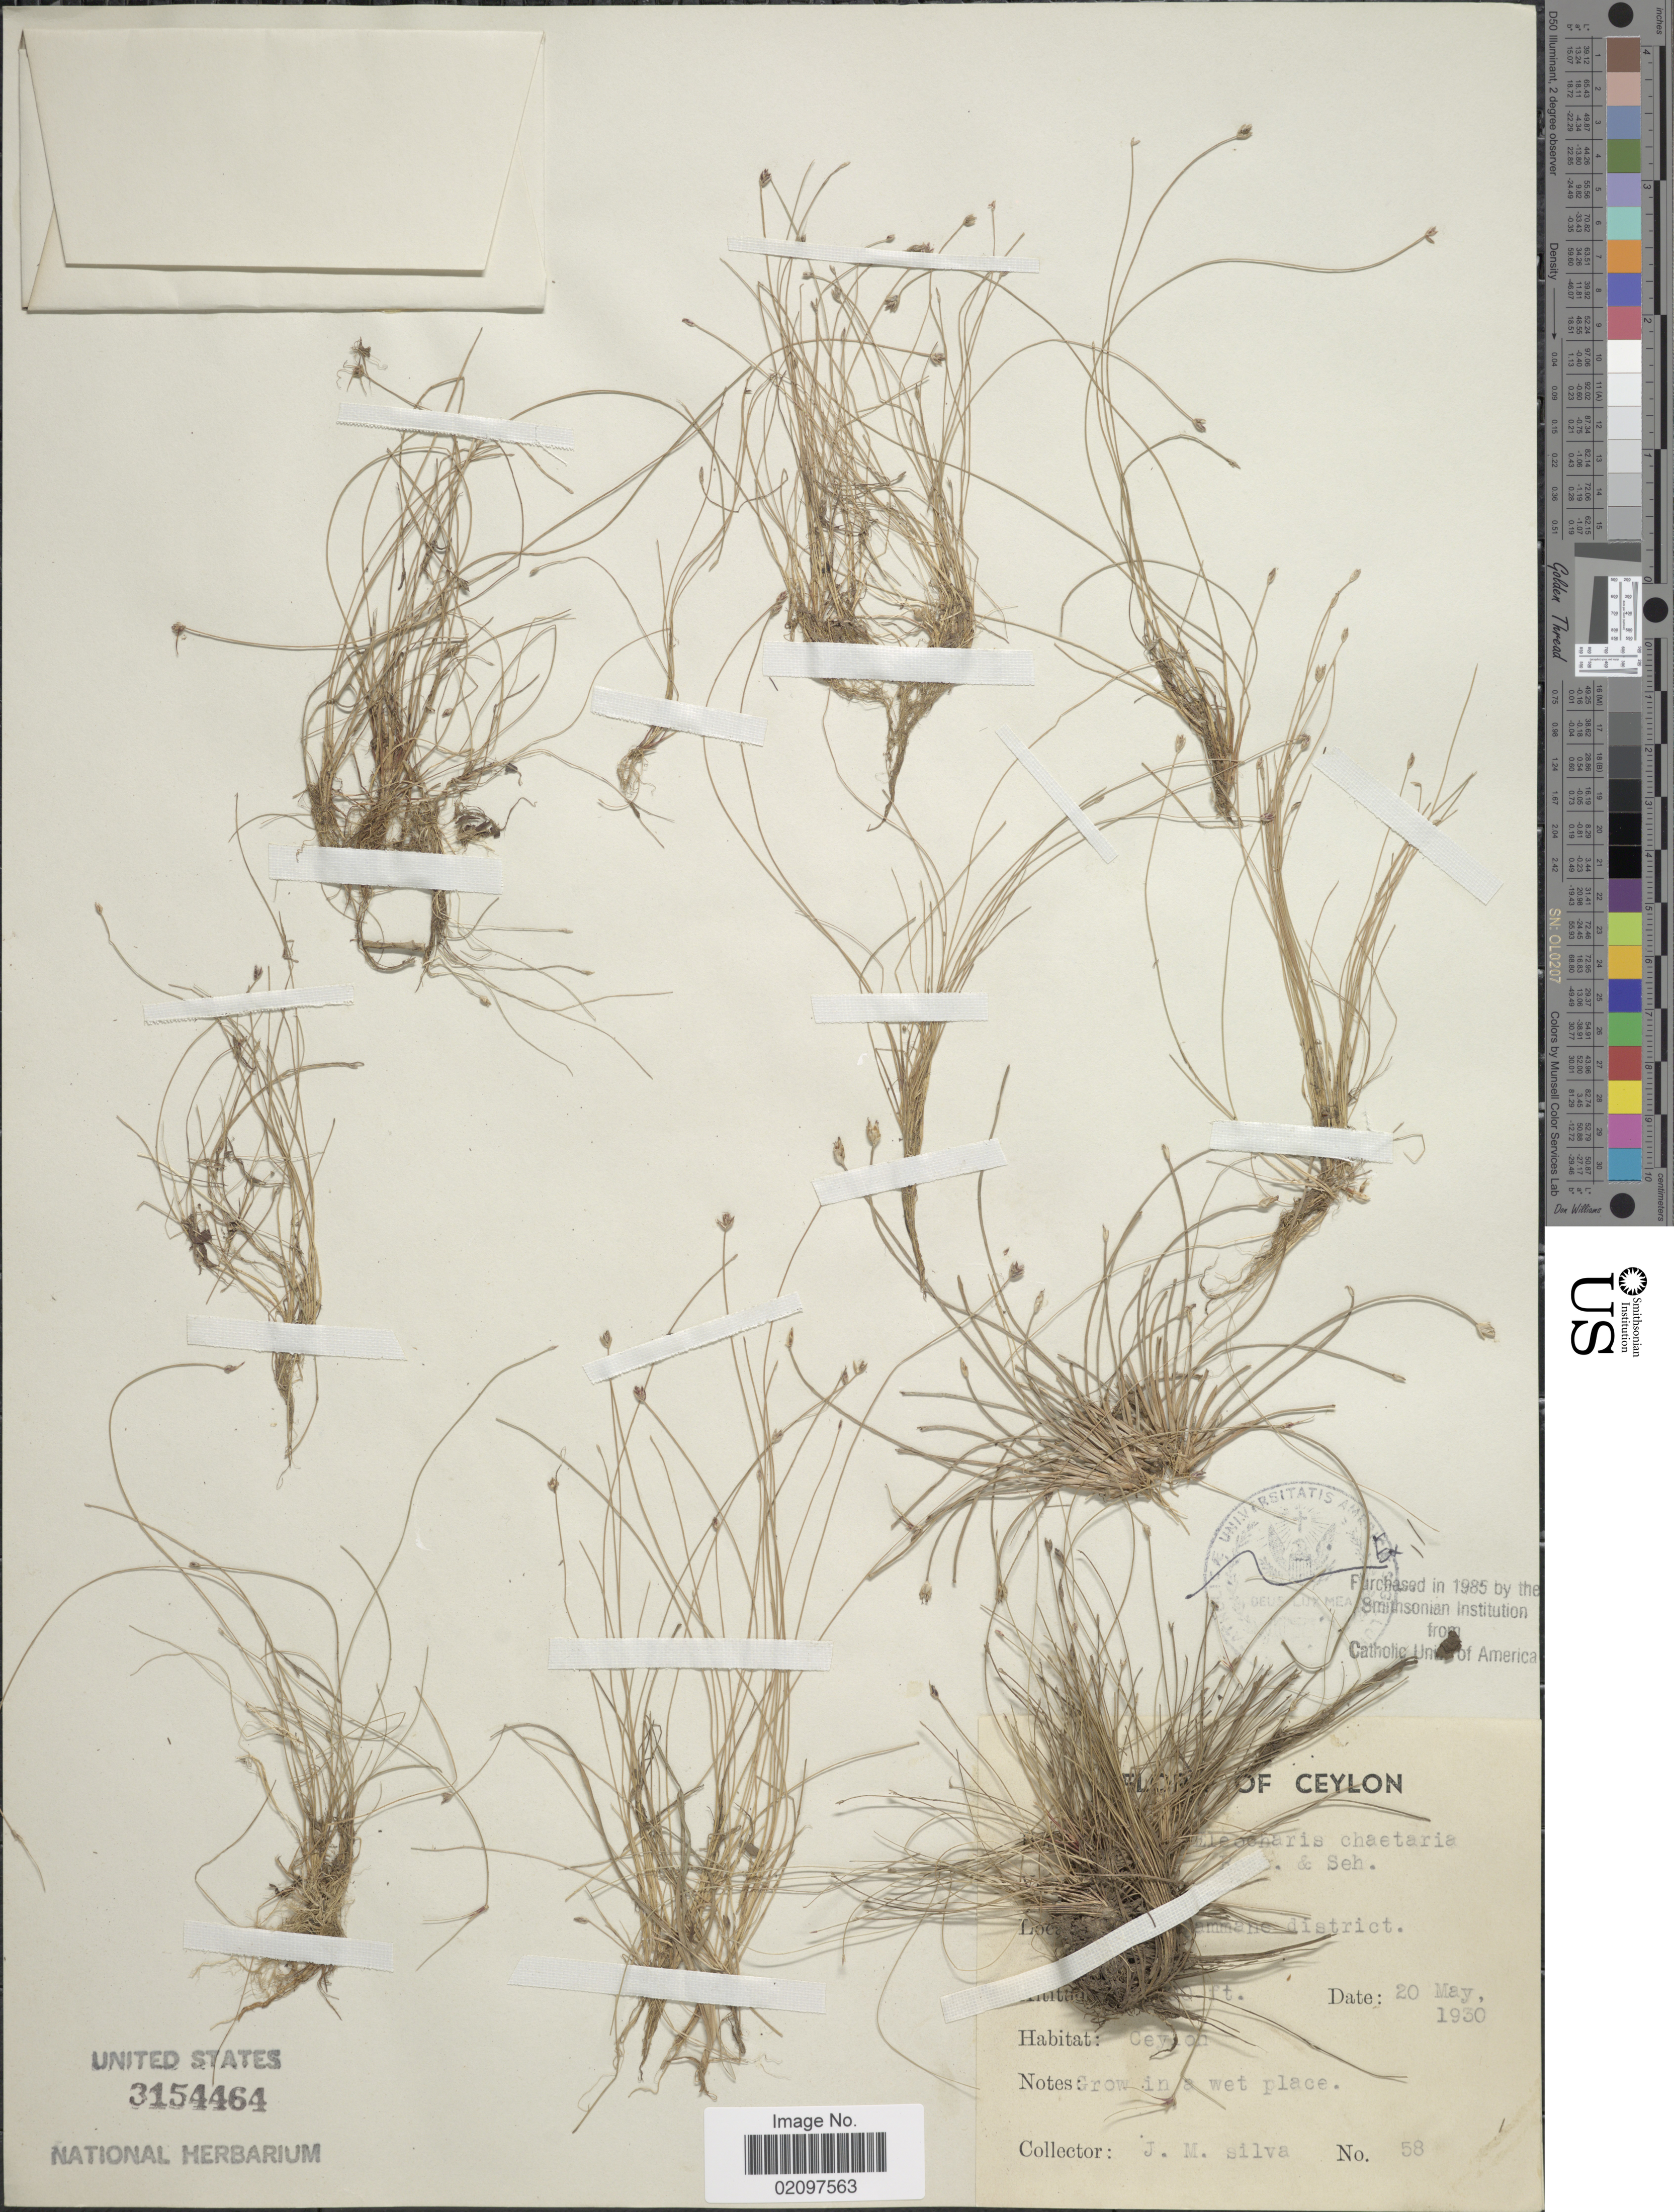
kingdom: Plantae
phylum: Tracheophyta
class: Liliopsida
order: Poales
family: Cyperaceae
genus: Eleocharis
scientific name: Eleocharis retroflexa subsp. chaetaria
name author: (Roem. & Schult.) T. Koyama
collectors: J. M. Silva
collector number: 58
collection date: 1930-05-20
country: Sri Lanka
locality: Ceylon, [illegible text]ammane district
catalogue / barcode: US 3154464